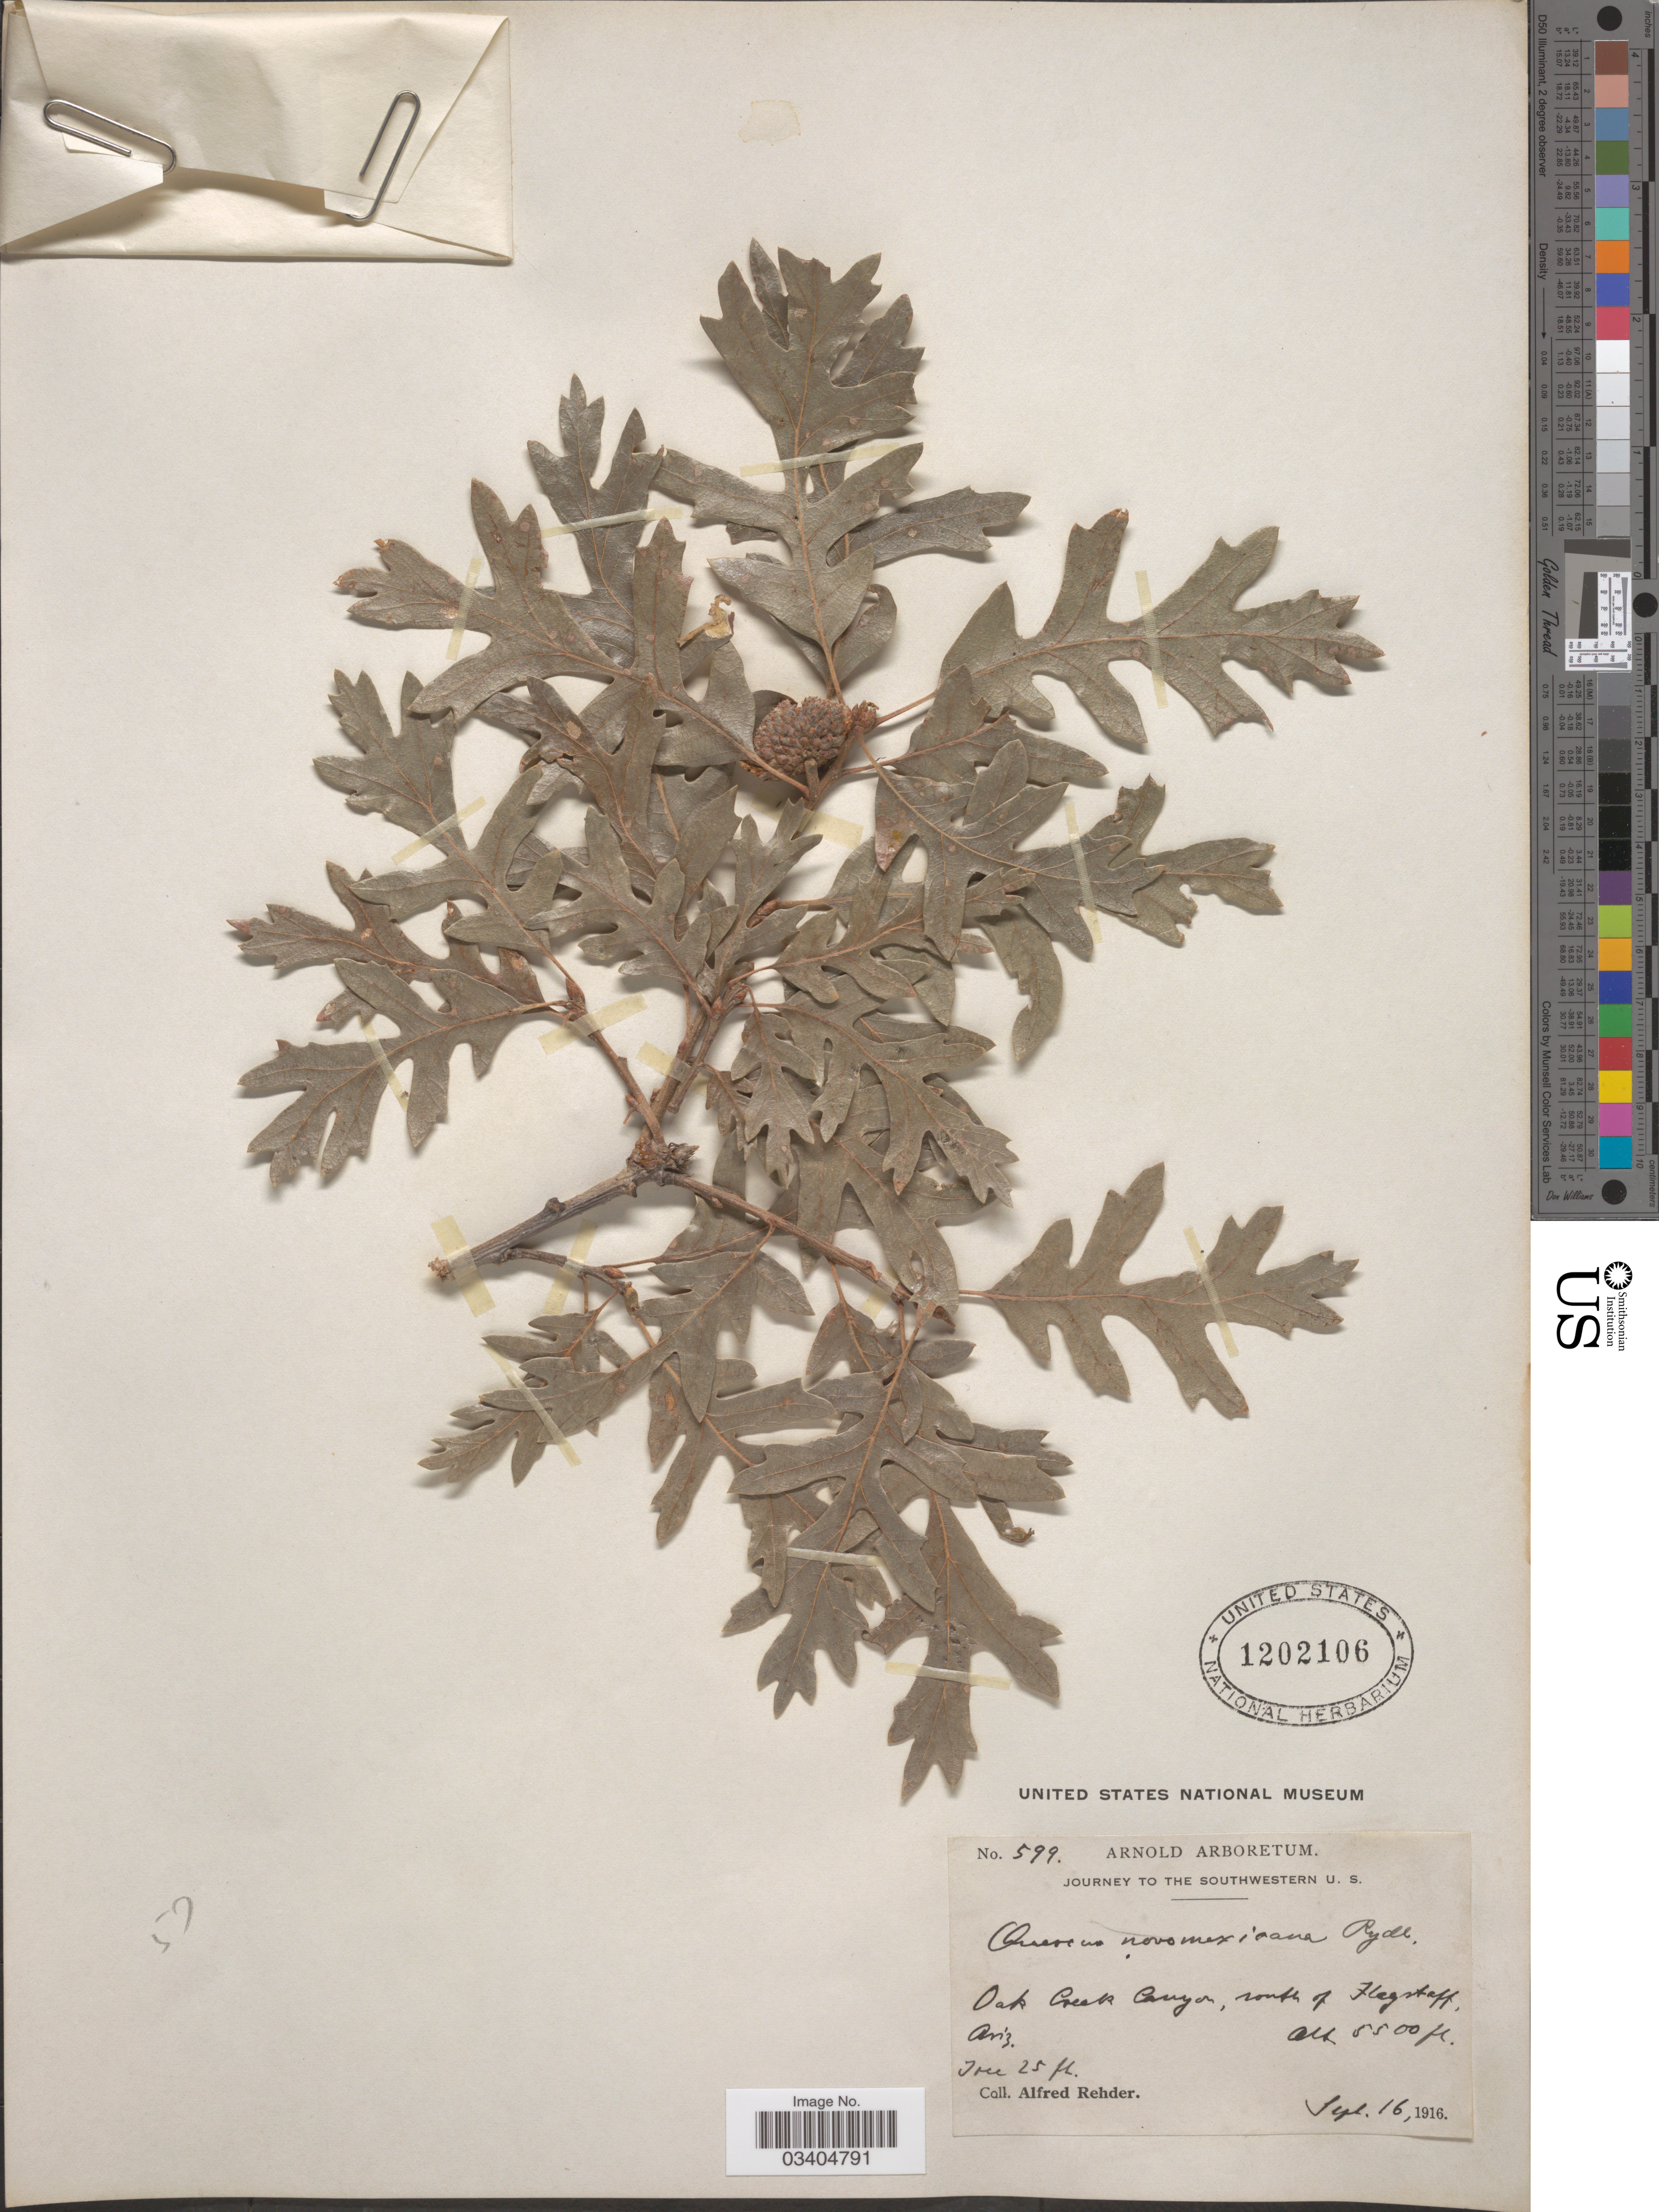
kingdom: Plantae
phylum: Tracheophyta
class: Magnoliopsida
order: Fagales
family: Fagaceae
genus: Quercus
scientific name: Quercus gambelii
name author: Nutt.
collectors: A. Rehder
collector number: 599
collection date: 1916-09-16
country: United States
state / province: Arizona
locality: The Southwestern U.S. Oak Creek Canyon, south of Flagstaff.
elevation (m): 1676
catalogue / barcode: US 1202106